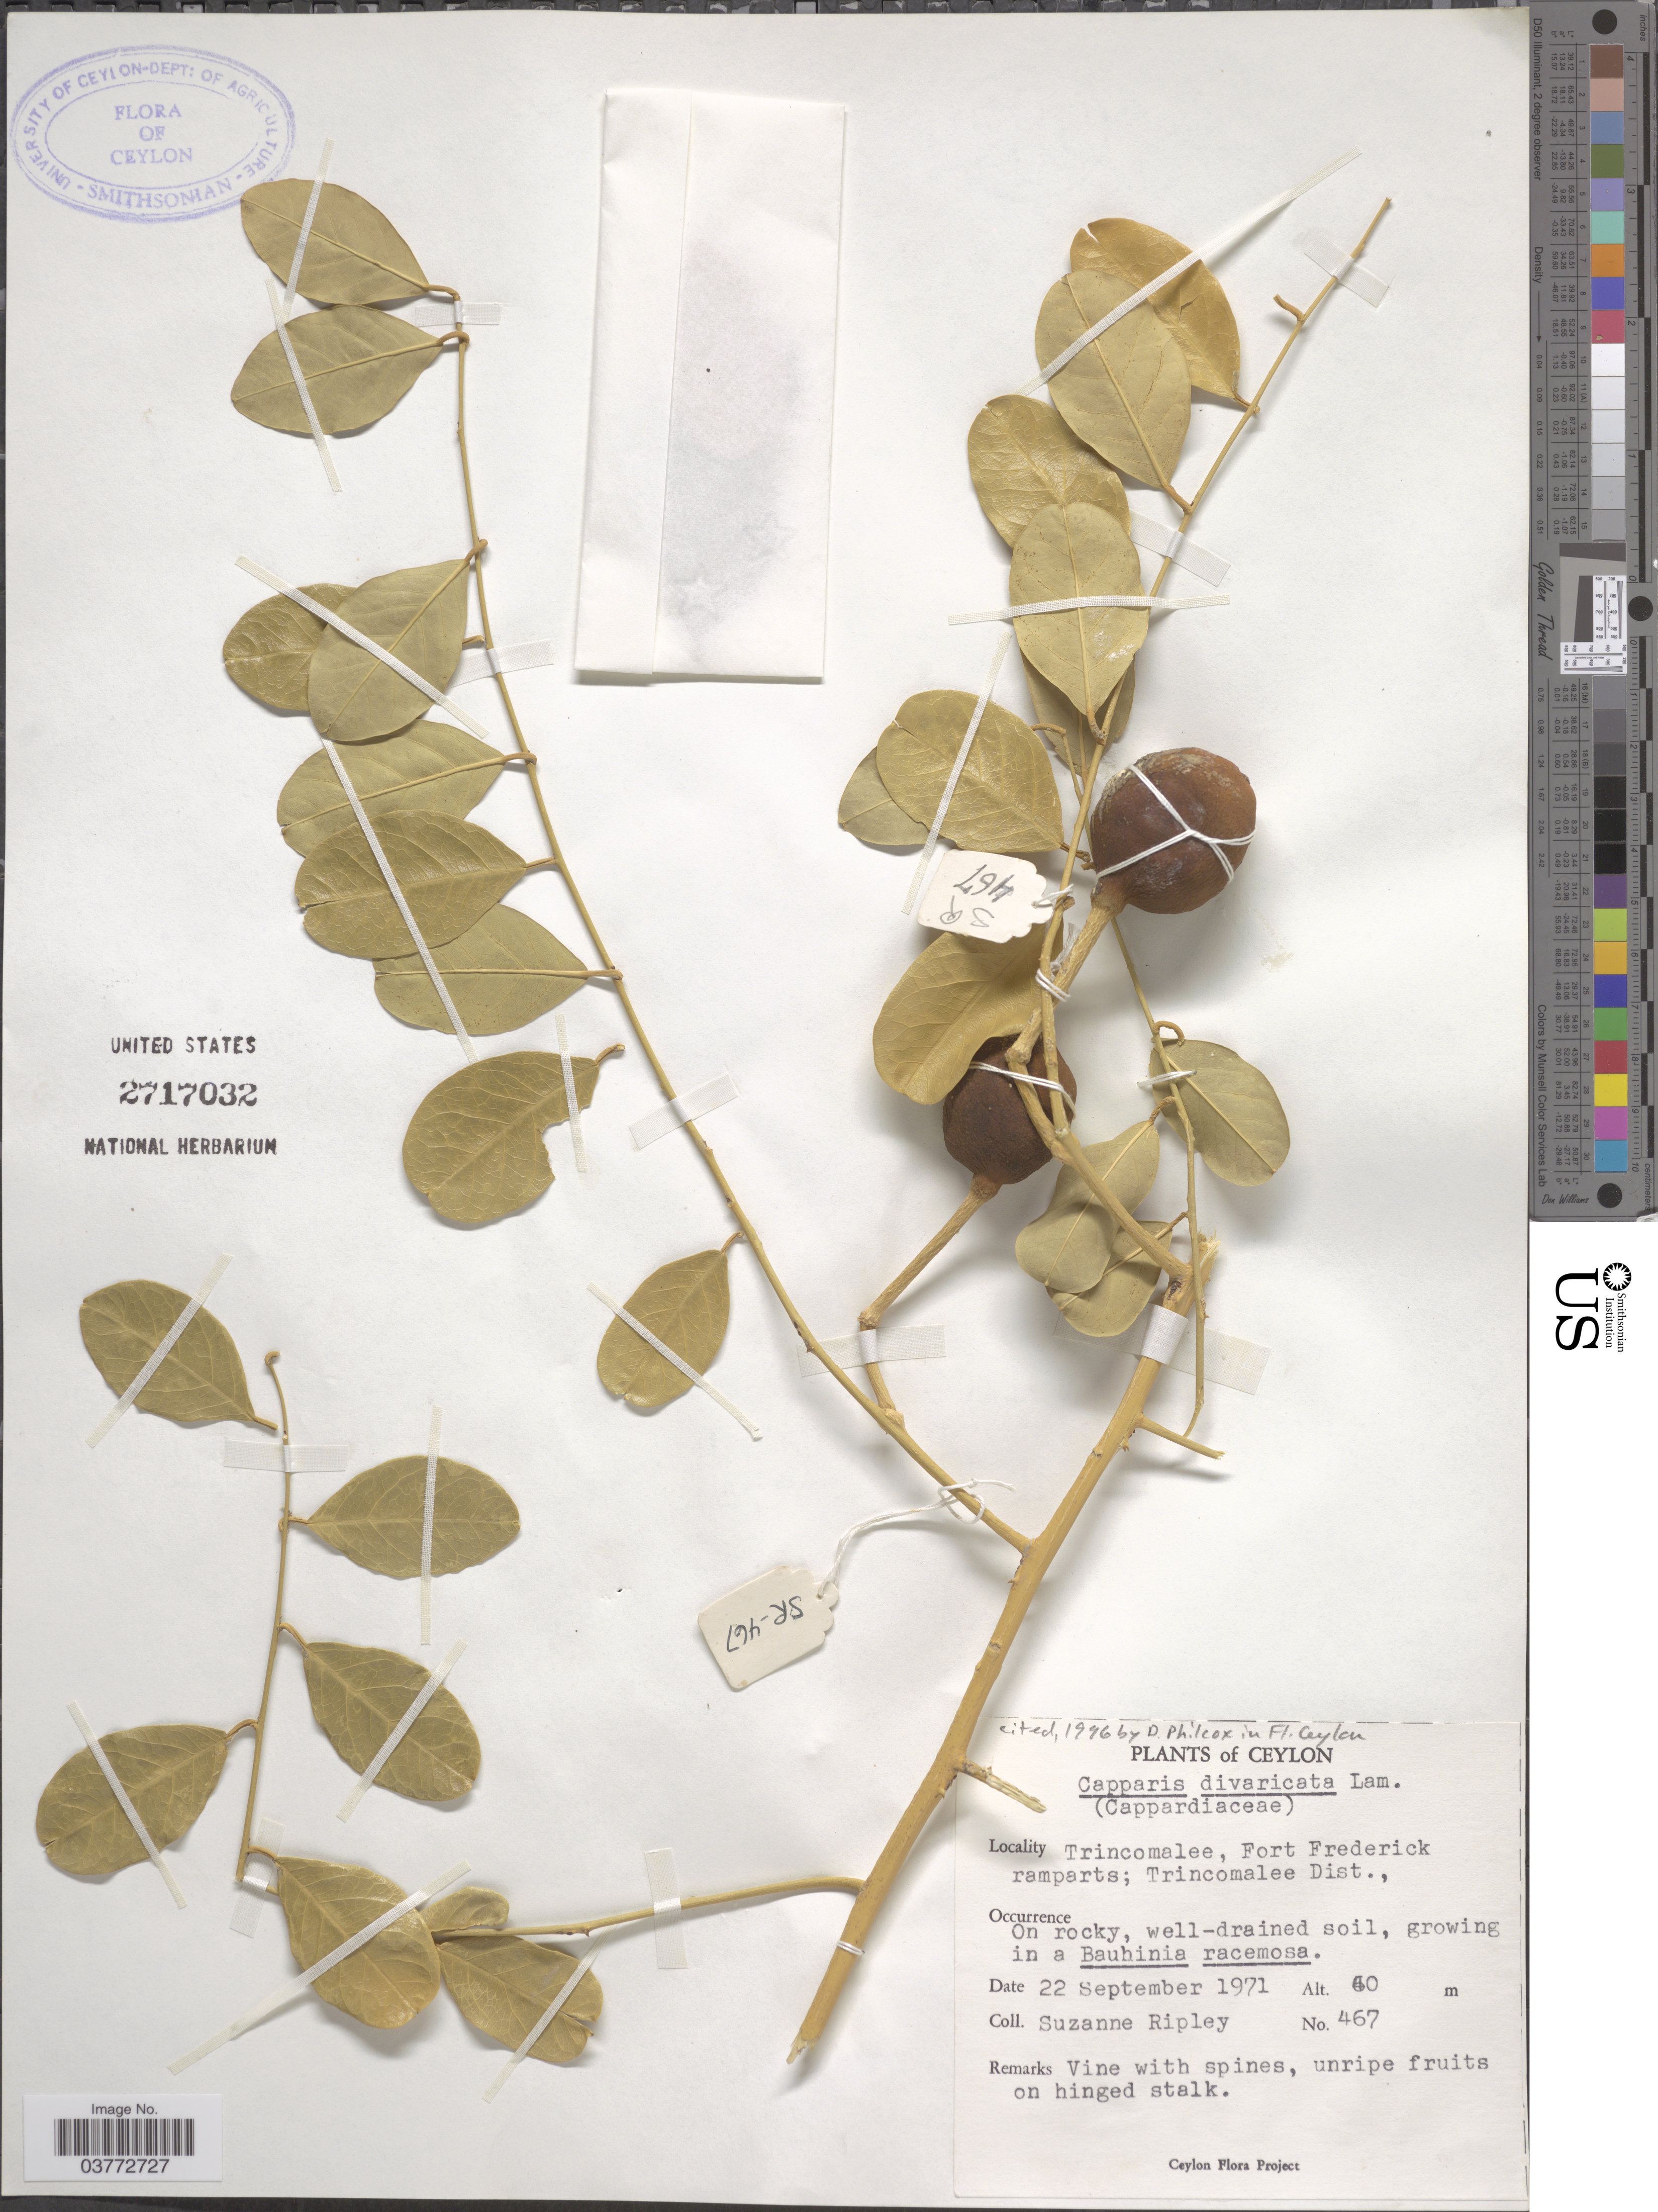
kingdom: Plantae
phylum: Tracheophyta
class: Magnoliopsida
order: Brassicales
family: Capparaceae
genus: Capparis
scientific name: Capparis divaricata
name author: Lam.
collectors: S. Ripley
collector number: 467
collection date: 1971-09-22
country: Sri Lanka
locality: Ceylon. Trincomalee, Fort Frederick ramparts; Trincomalee Dist.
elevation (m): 60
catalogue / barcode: US 2717032